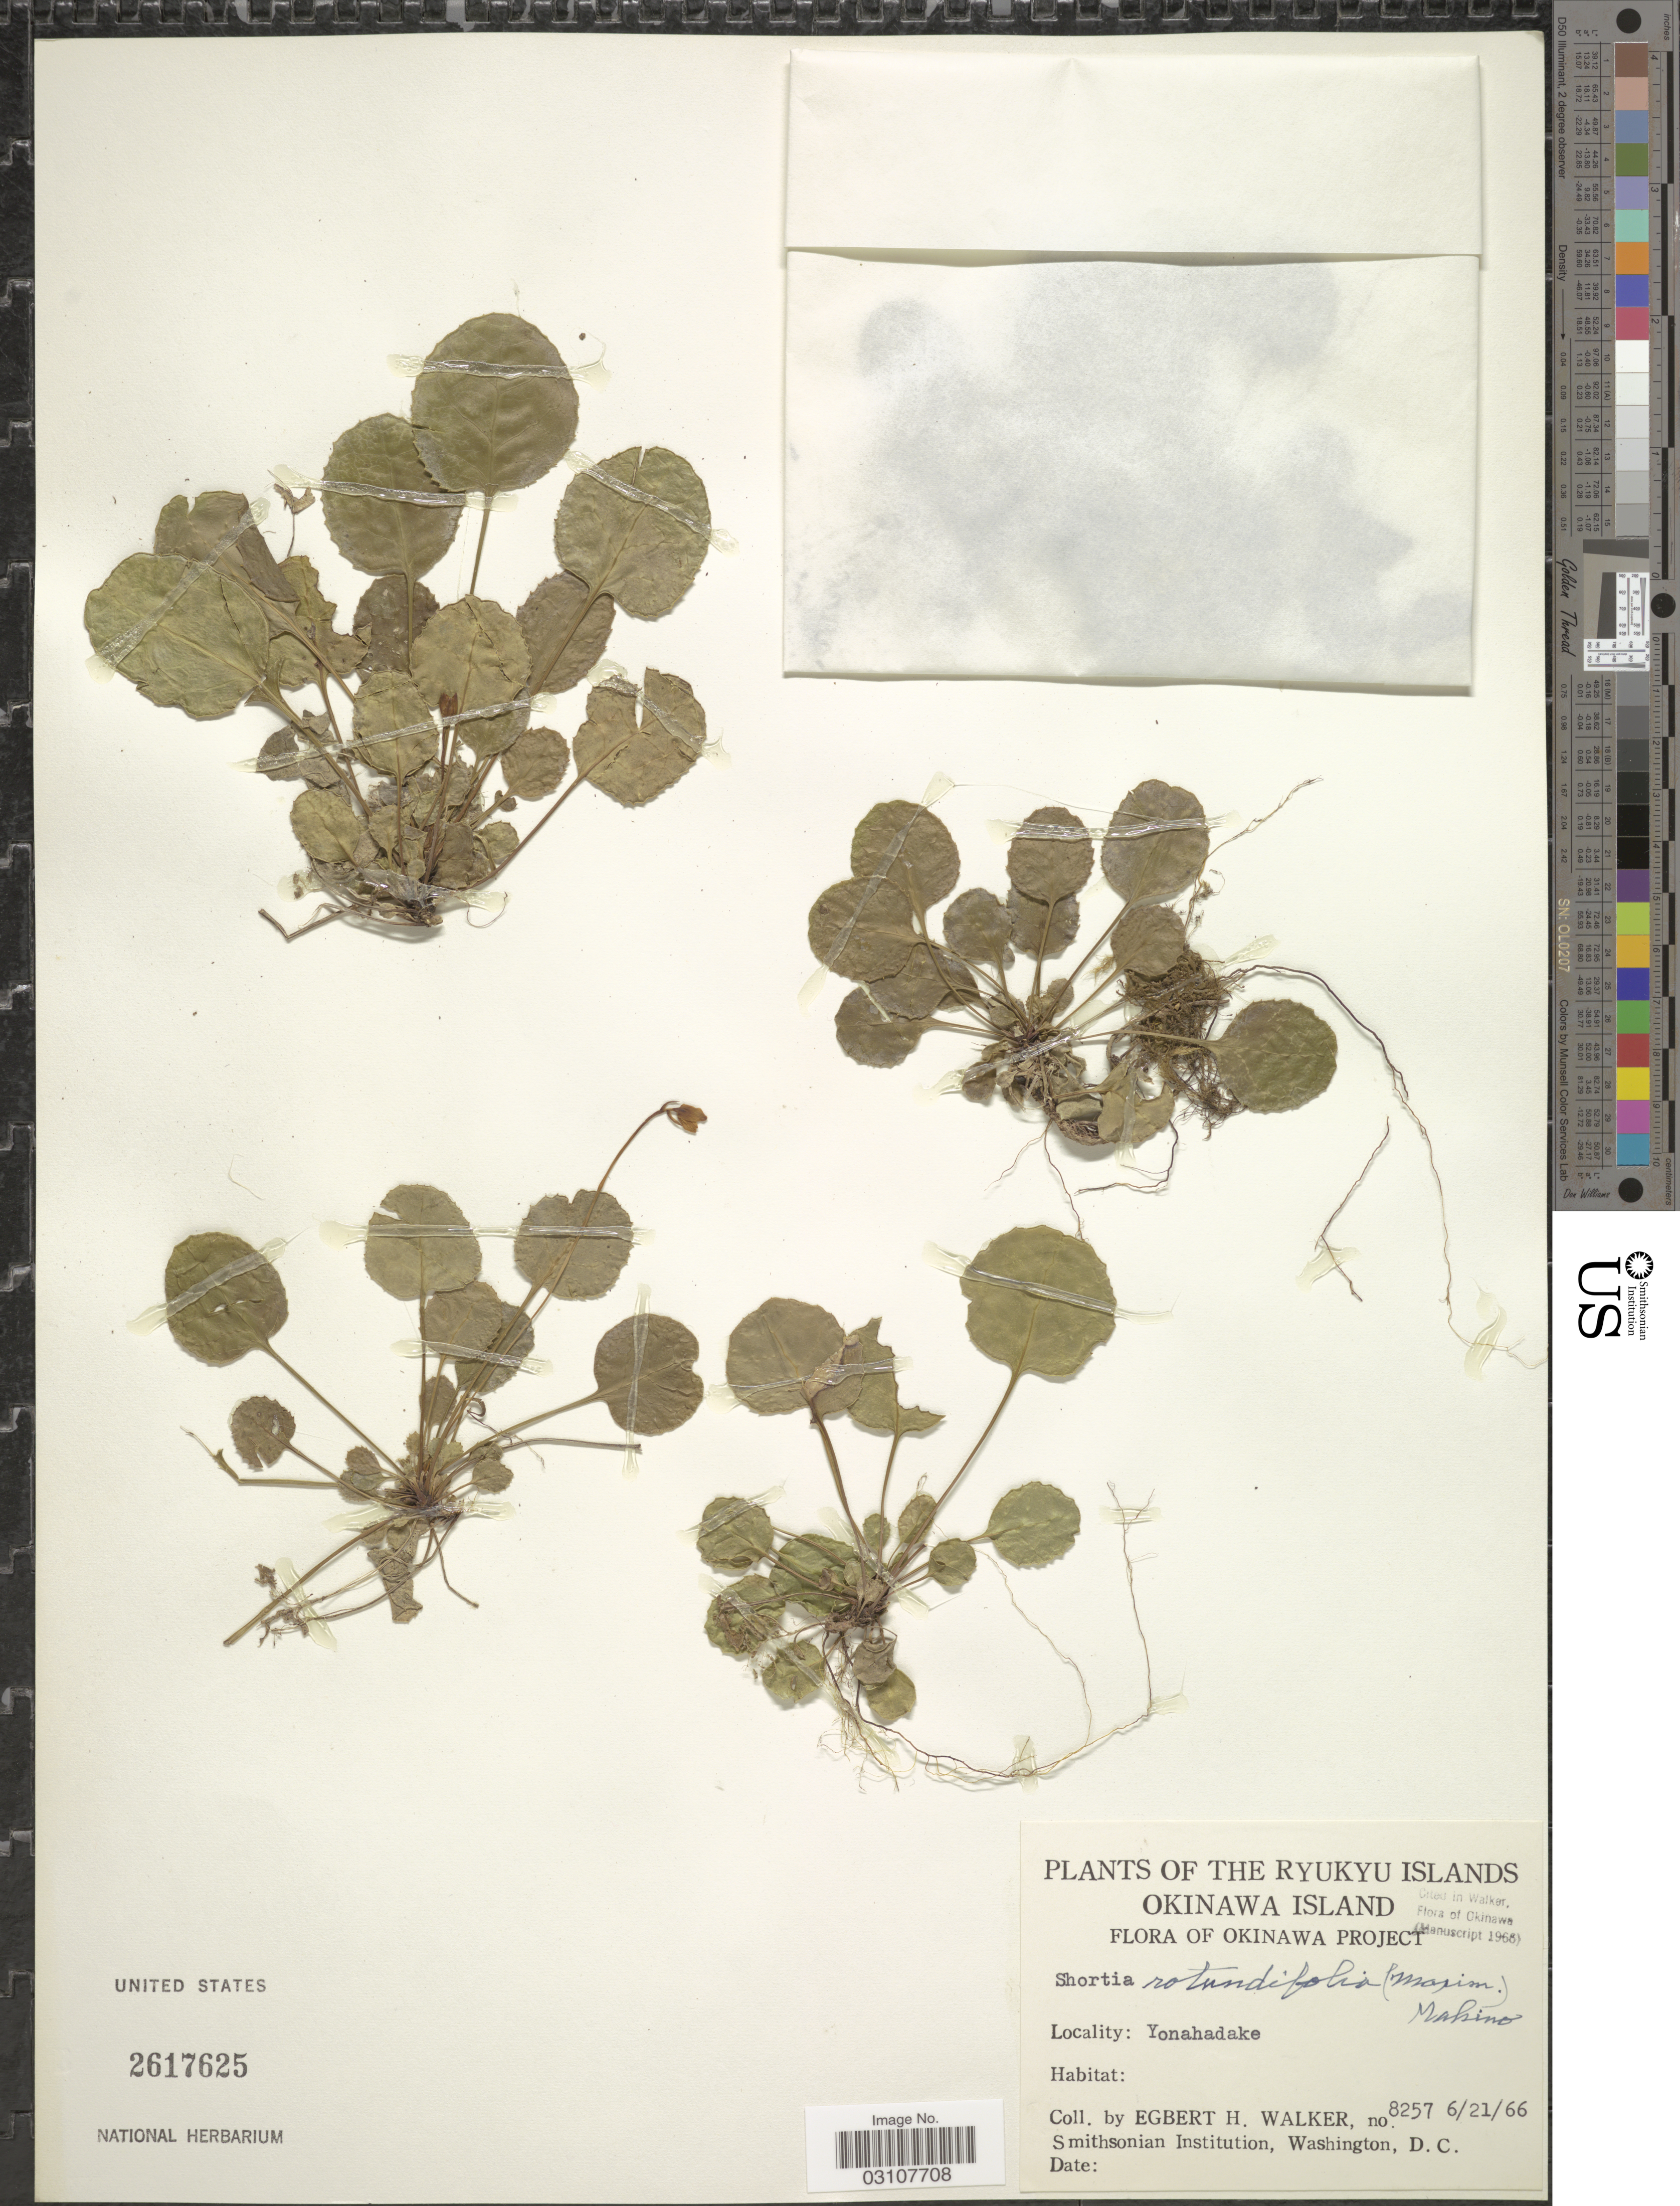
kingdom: Plantae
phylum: Tracheophyta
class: Magnoliopsida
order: Ericales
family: Diapensiaceae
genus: Shortia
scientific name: Shortia rotundifolia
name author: (Maxim.) Makino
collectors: E. H. Walker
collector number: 8257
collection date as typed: Transcribed d/m/y: 21/6/66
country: Japan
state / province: Okinawa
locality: Ryukyu Islands. Yonahadake.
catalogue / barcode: US 2617625